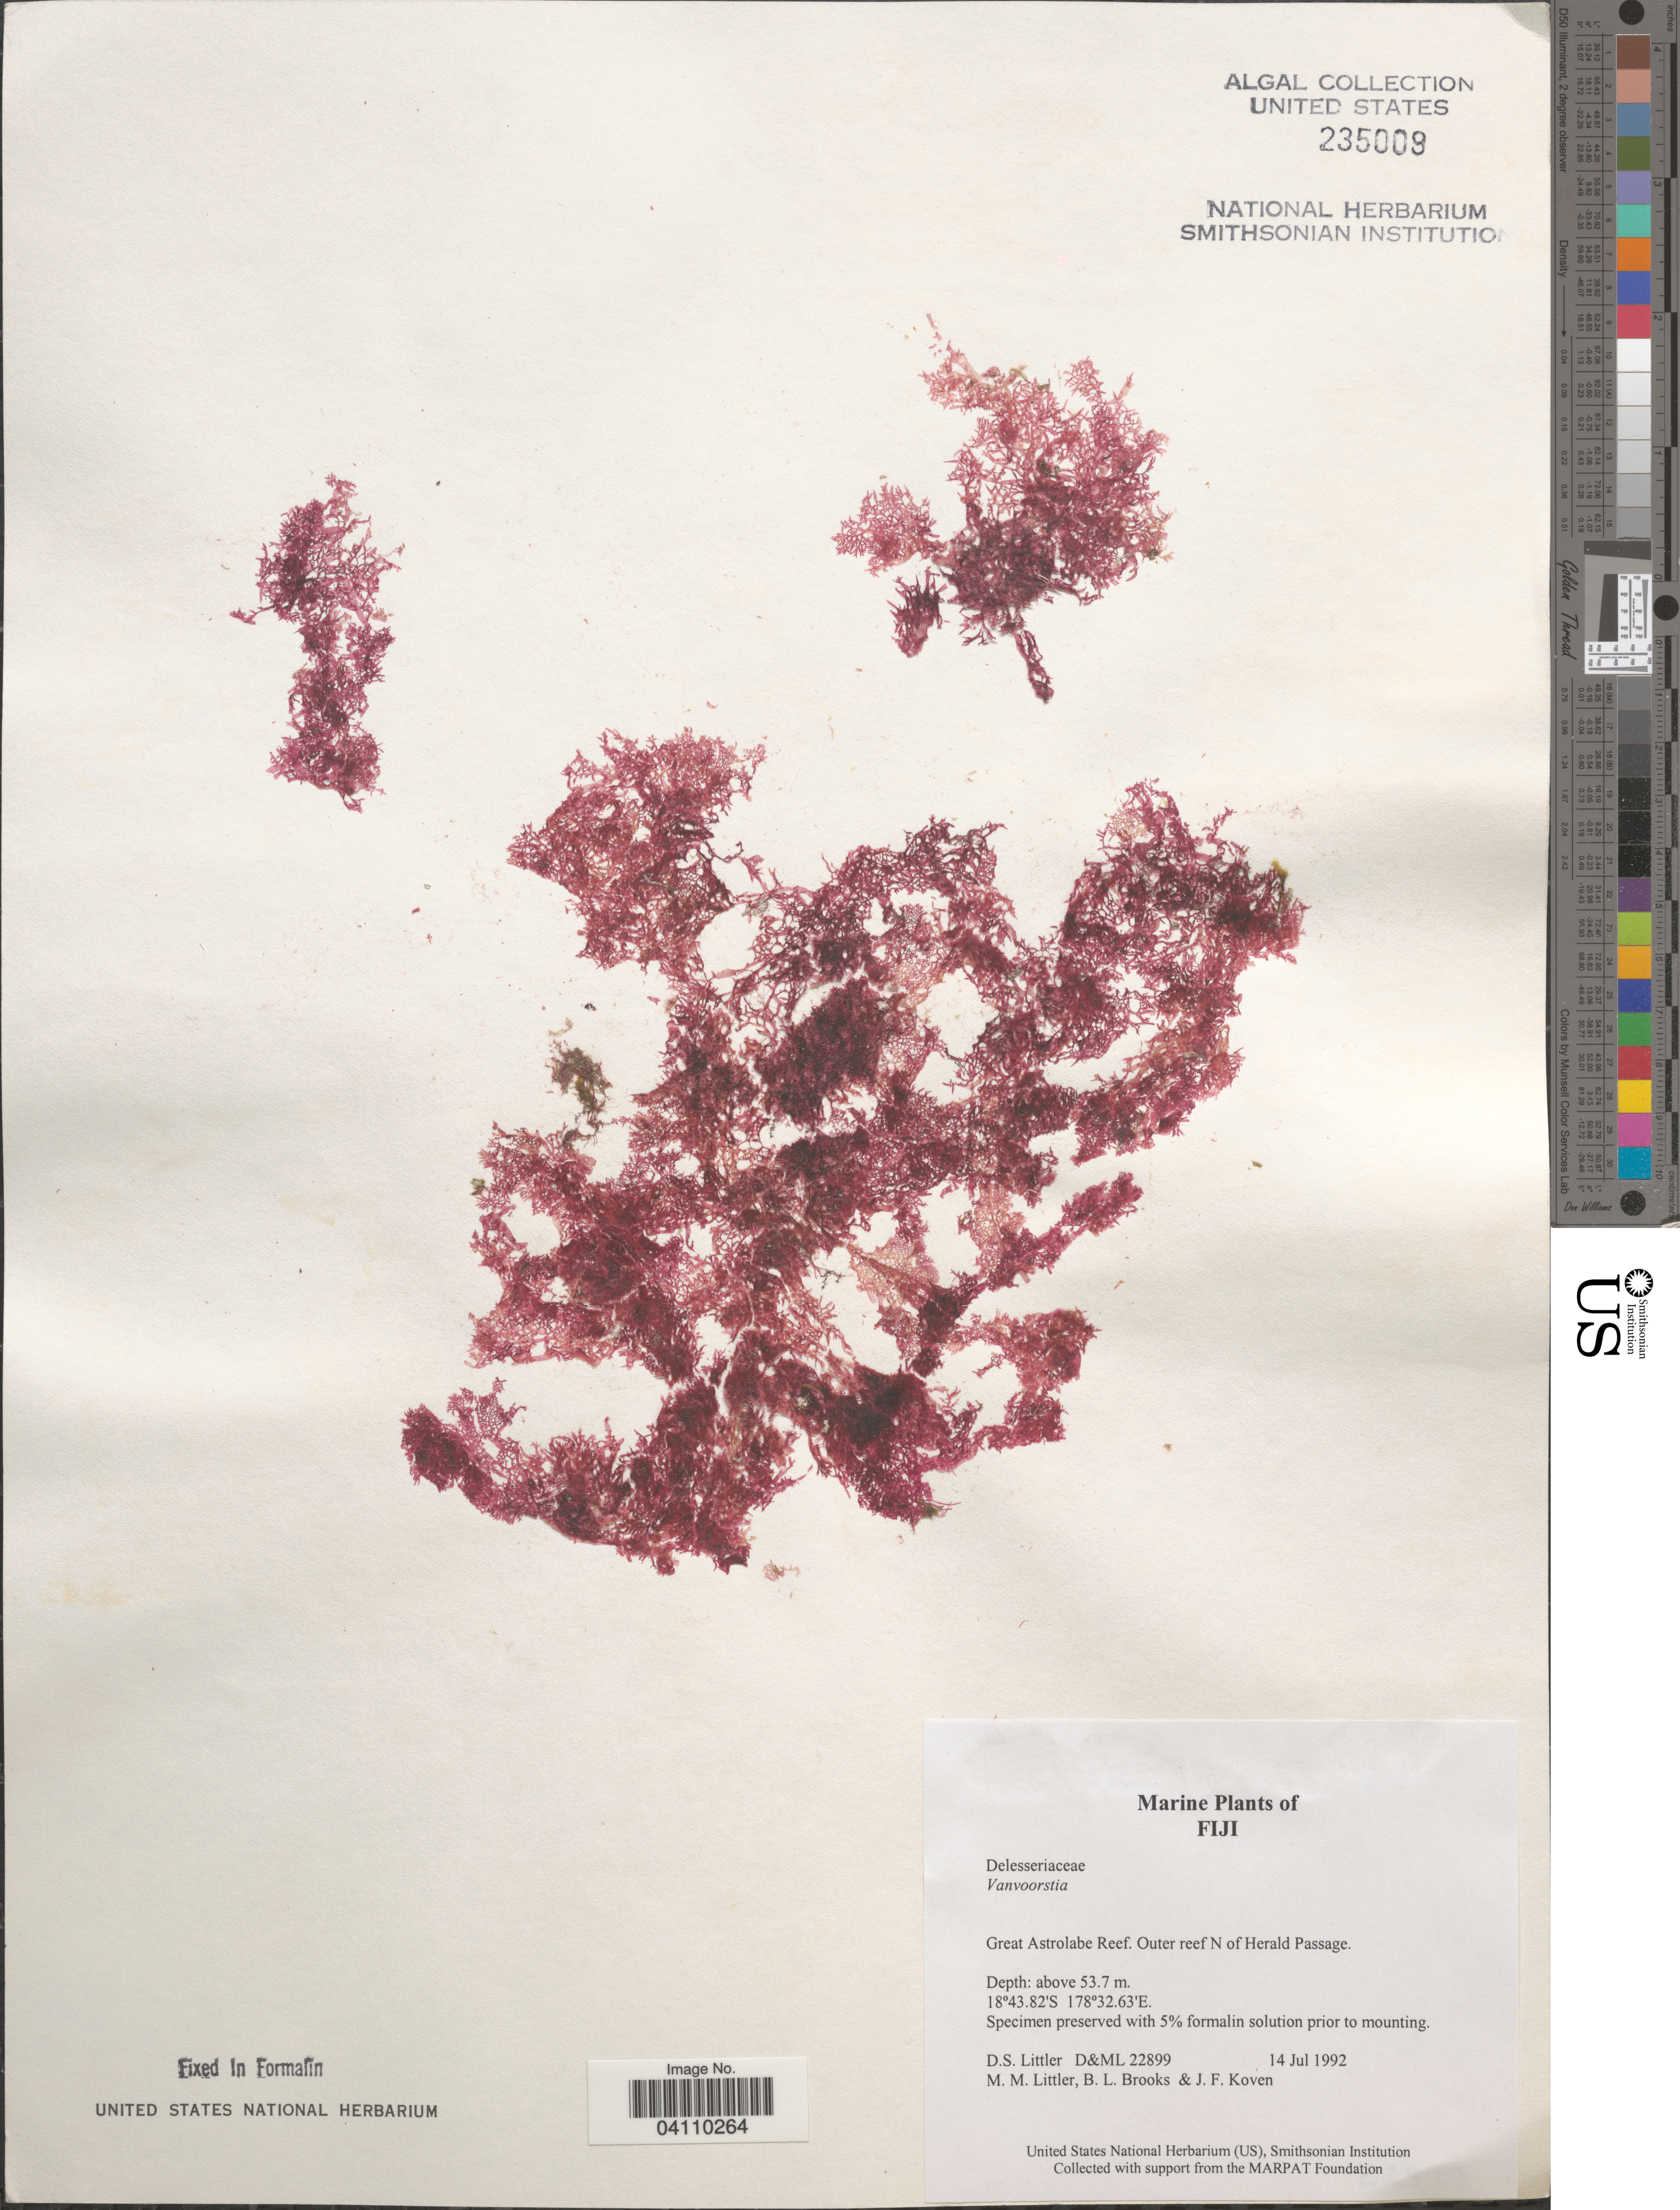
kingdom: Plantae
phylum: Rhodophyta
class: Florideophyceae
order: Ceramiales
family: Delesseriaceae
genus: Vanvoorstia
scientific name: Vanvoorstia sp.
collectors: D. S. Littler, B. Brooks & J. Koven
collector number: D&ML22899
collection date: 1992-07-14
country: Fiji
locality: Great Astrolabe Reef. Outer reef N of Herald Passage.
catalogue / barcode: US 235009